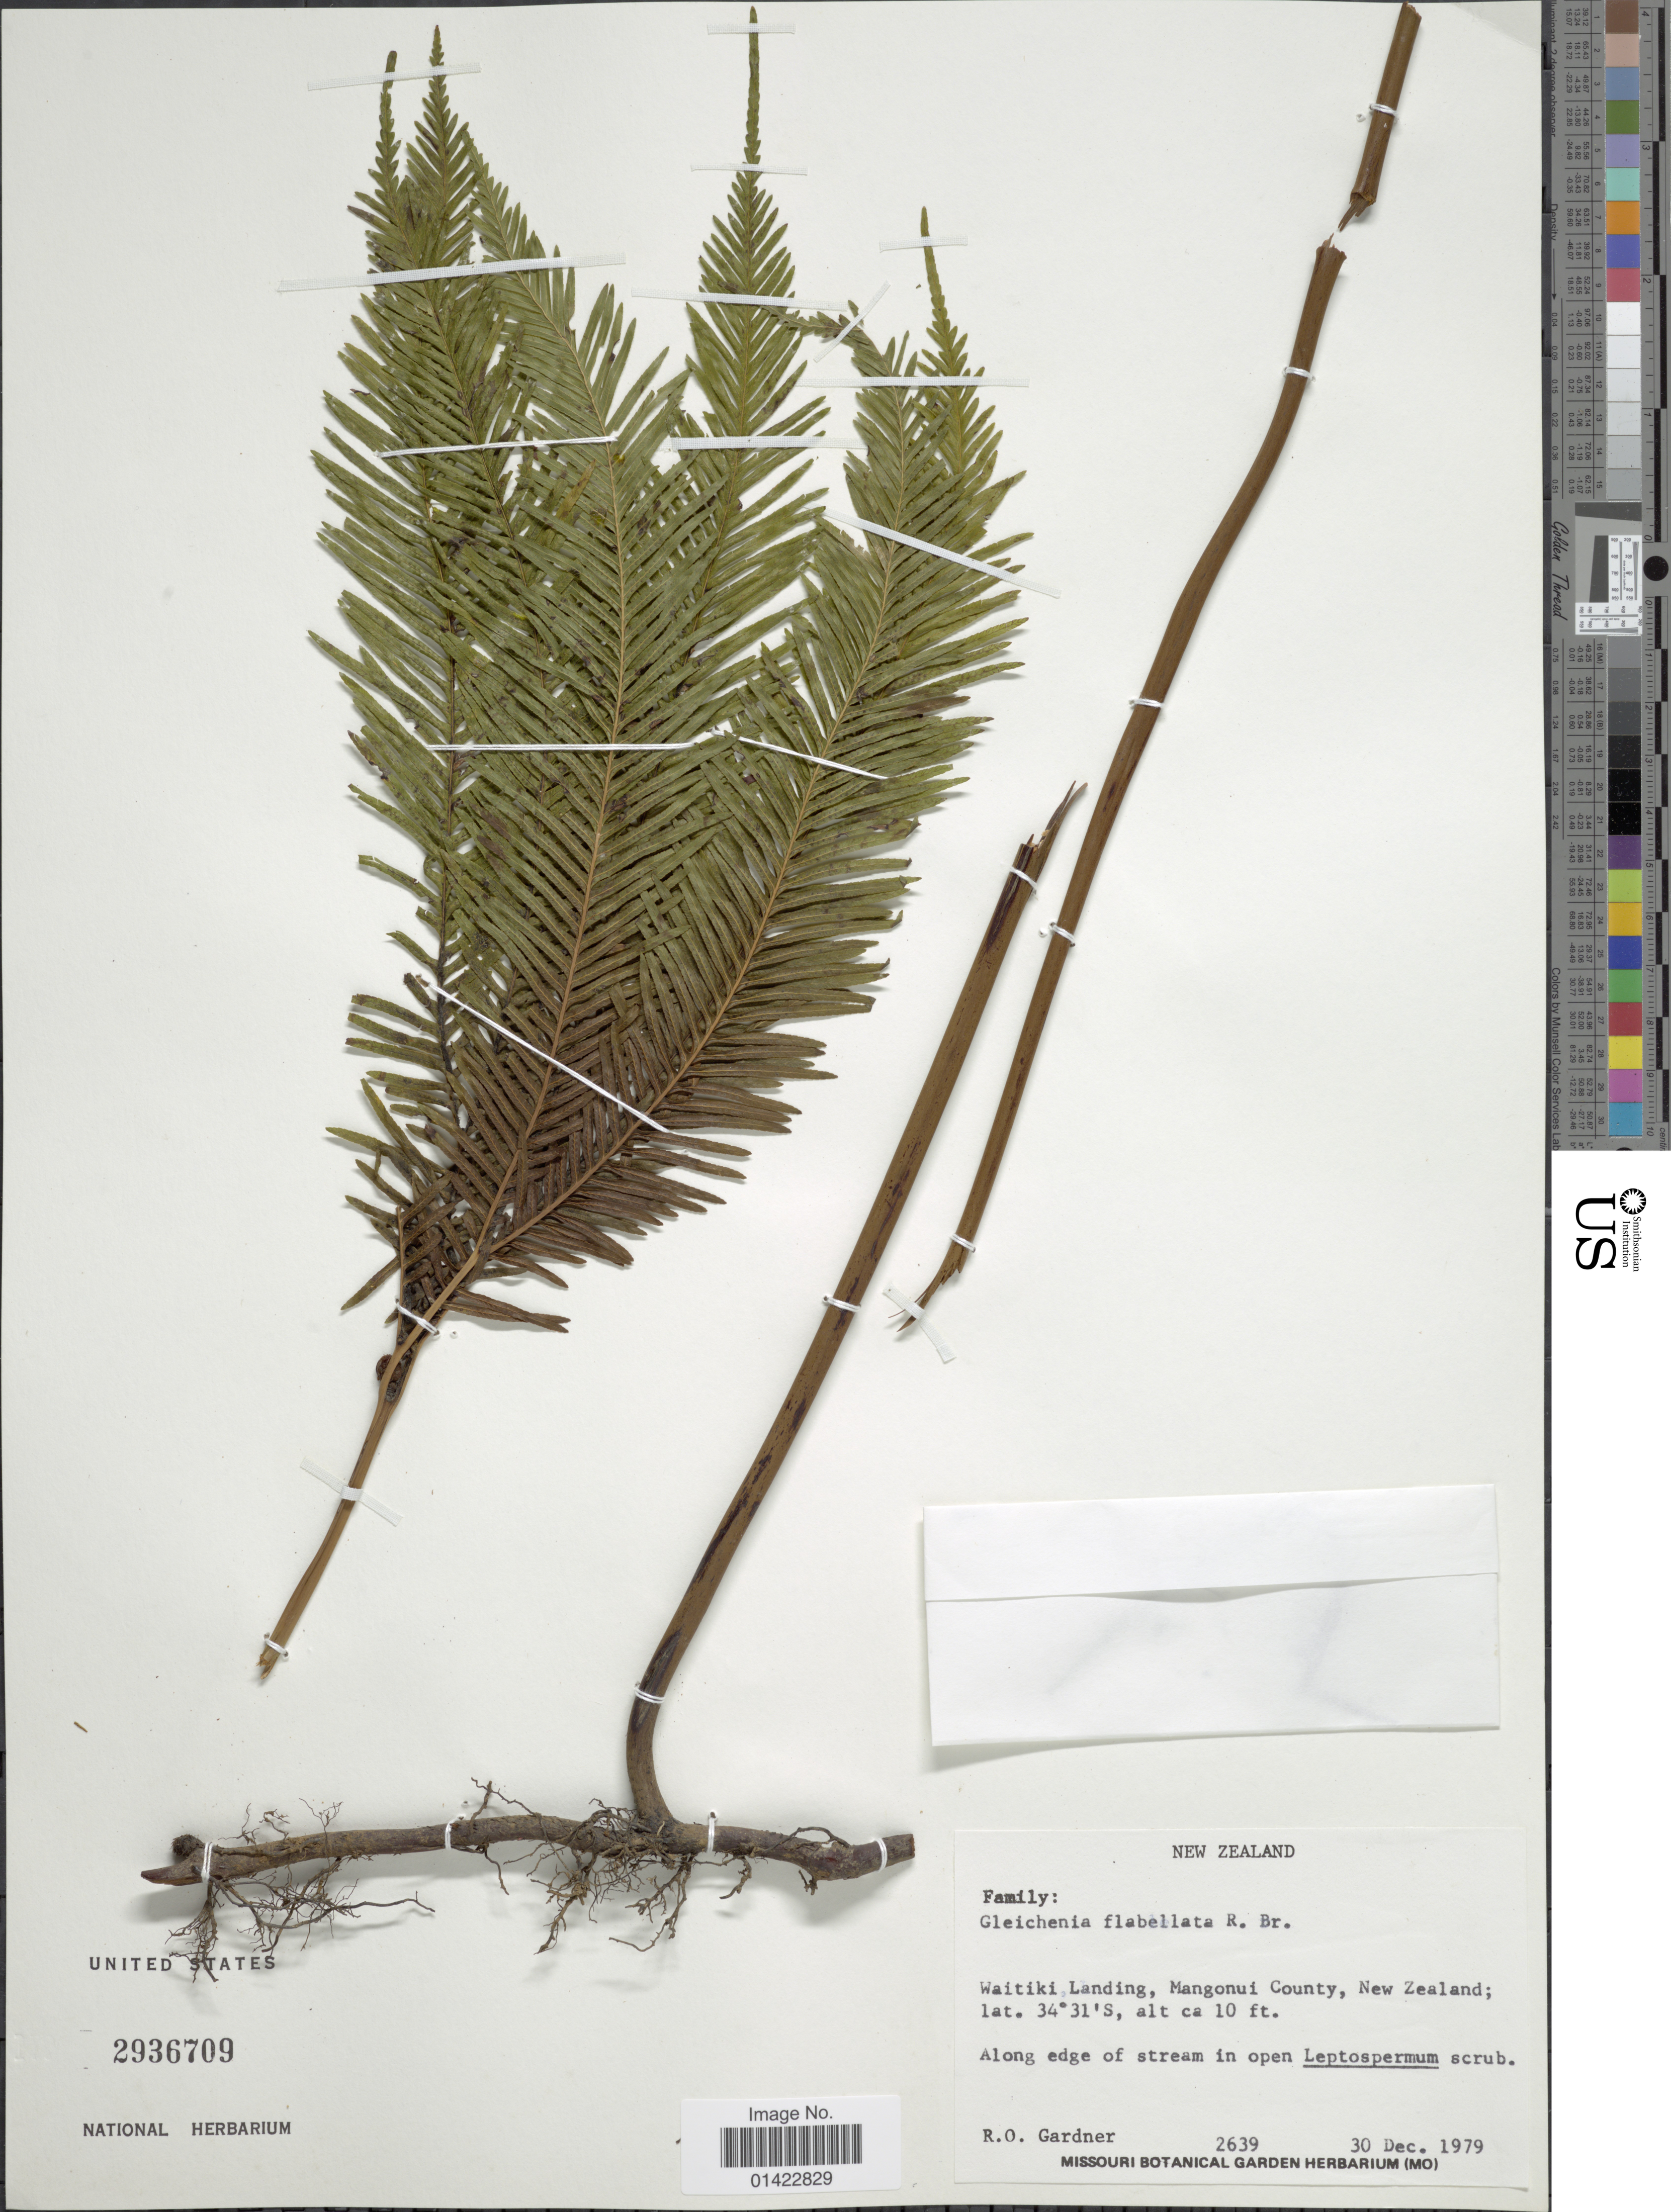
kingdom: Plantae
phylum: Tracheophyta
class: Polypodiopsida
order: Gleicheniales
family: Gleicheniaceae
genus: Sticherus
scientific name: Sticherus flabellatus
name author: (R. Br.) H. St. John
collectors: R. O. Gardner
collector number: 2639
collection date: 1979-12-30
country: New Zealand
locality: Waitiki Landing,Mangonui County.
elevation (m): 3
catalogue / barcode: US 2936709